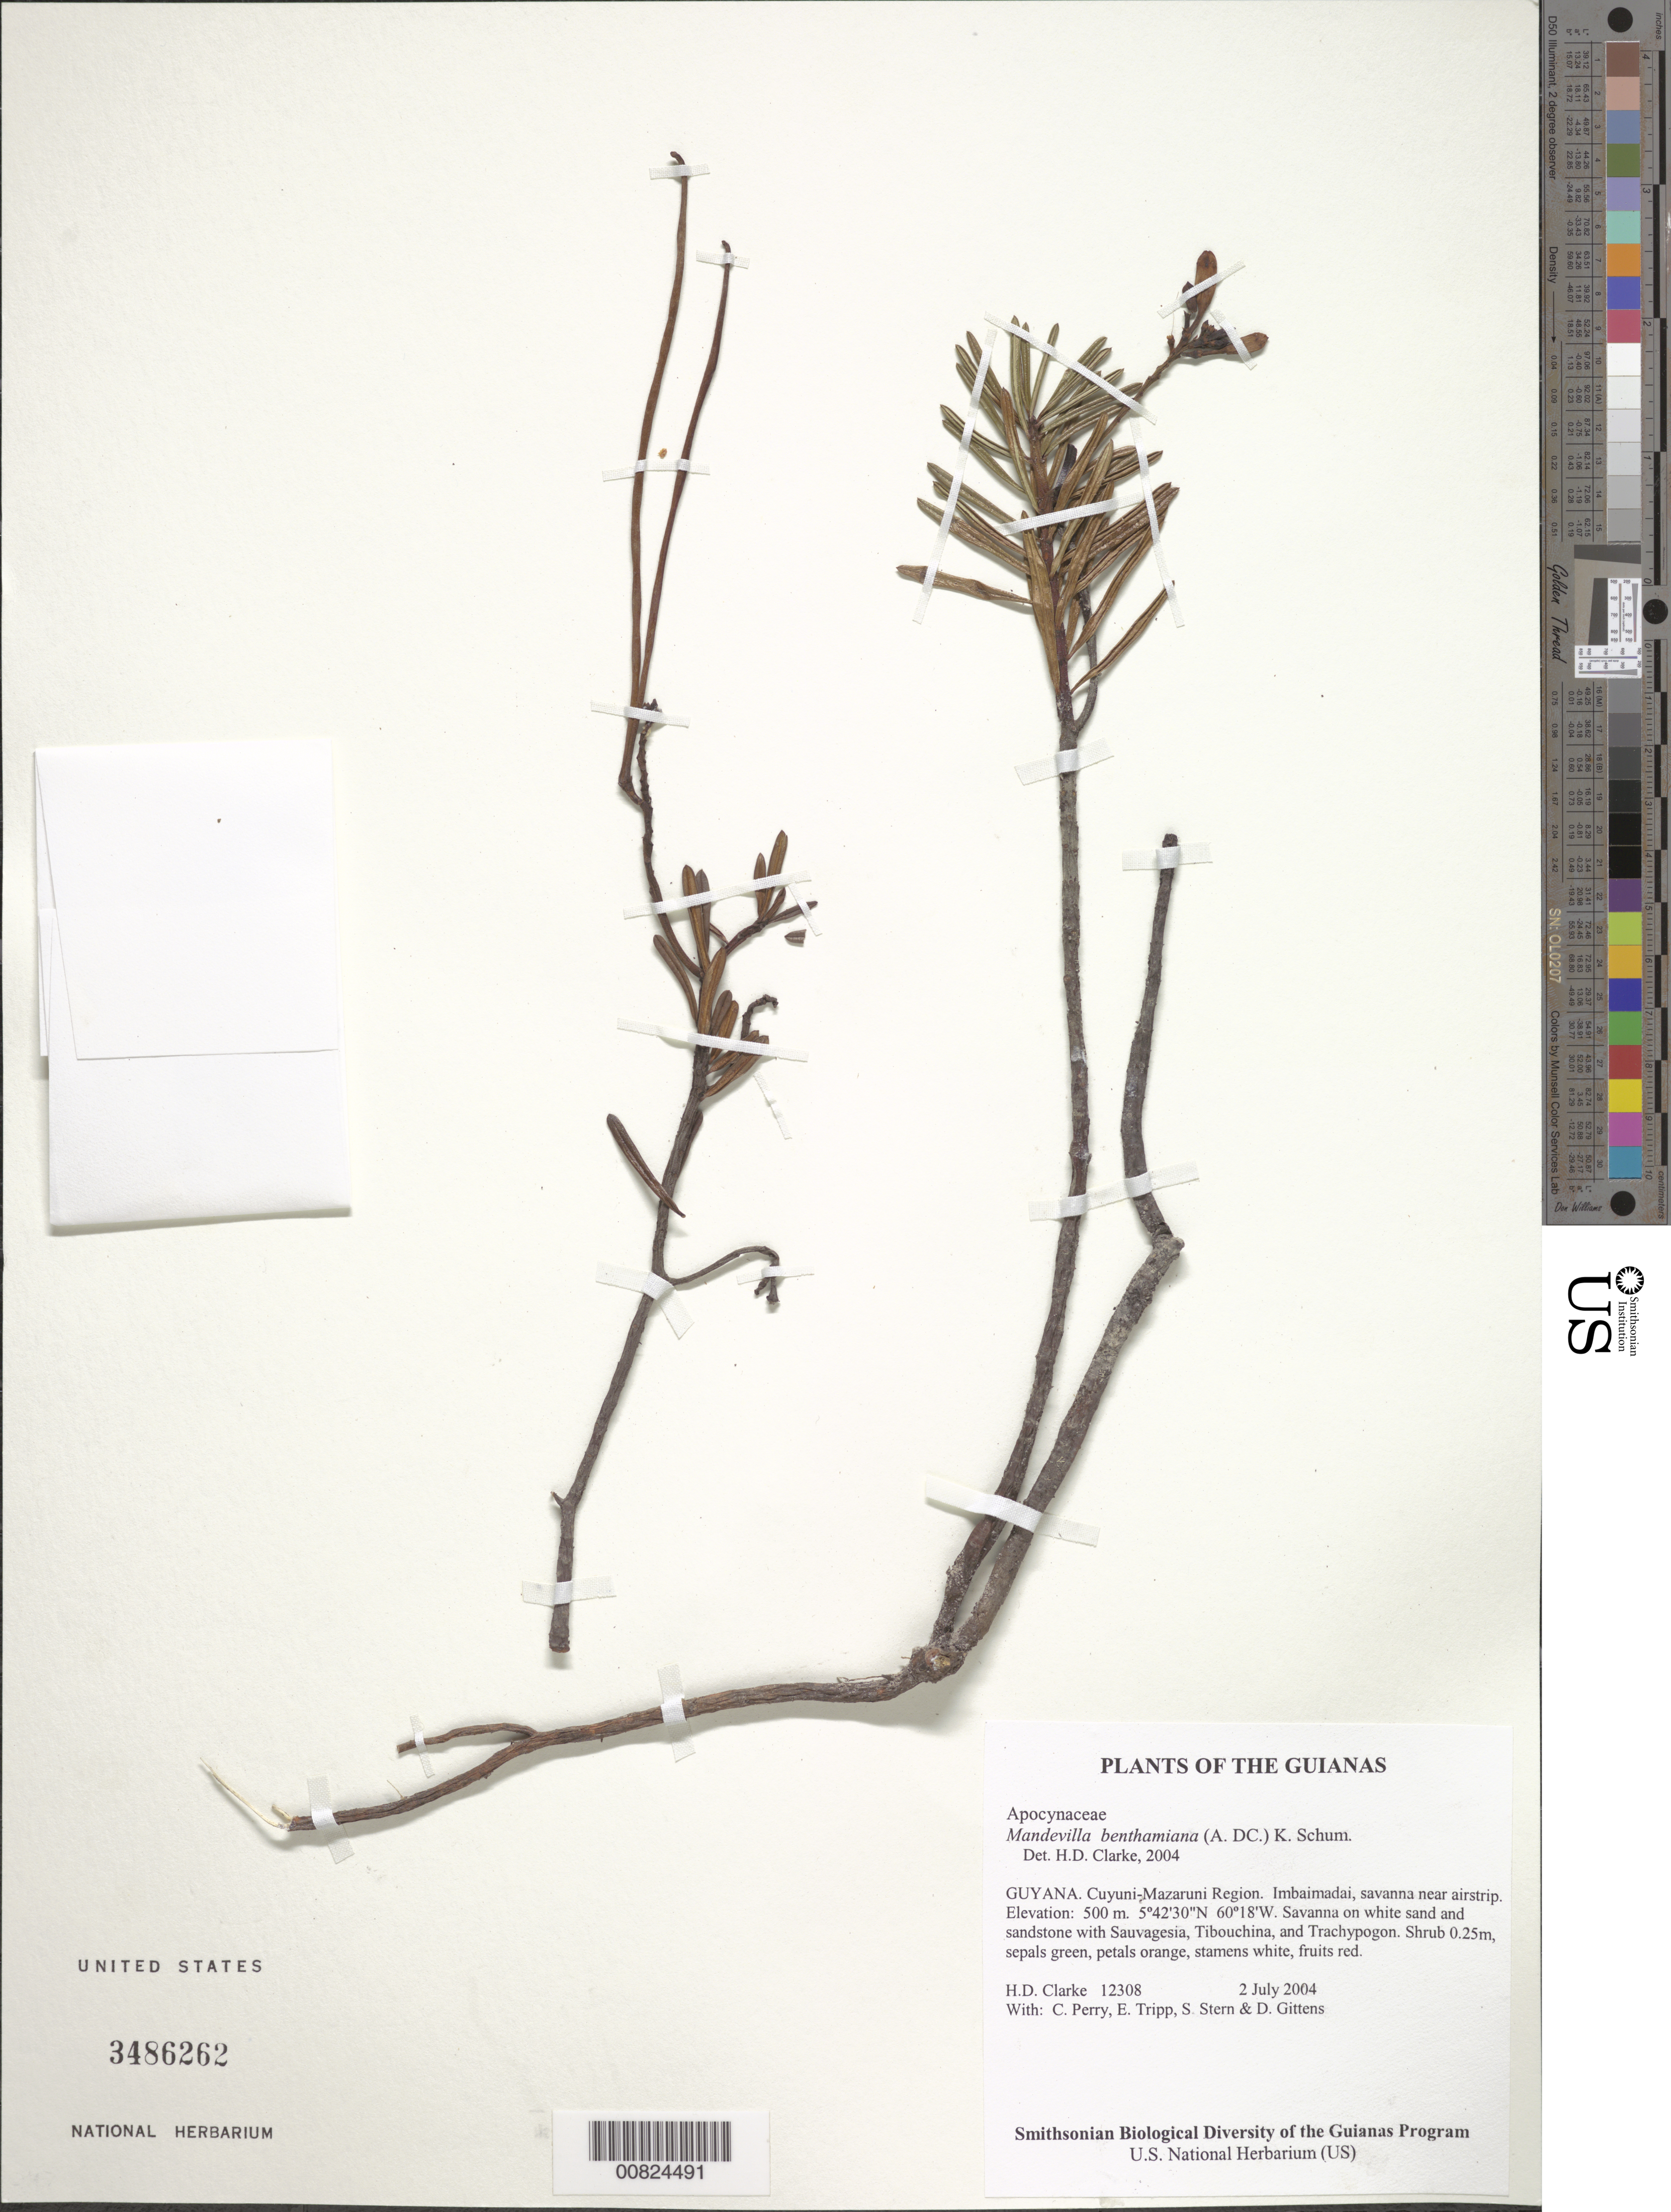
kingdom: Plantae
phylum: Tracheophyta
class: Magnoliopsida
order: Gentianales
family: Apocynaceae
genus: Mandevilla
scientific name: Mandevilla benthamii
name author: (A. DC.) K. Schum.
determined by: Clarke, H. D., University of North Carolina (Asheville)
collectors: H. D. Clarke, C. Perry, E. Tripp, S. R. Stern & D. Gittens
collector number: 12308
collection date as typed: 2 July 2004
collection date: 2004-07-02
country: Guyana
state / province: Cuyuni-Mazaruni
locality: Imbaimadai, savanna near airstrip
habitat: Savanna on white sand and sandstone with Sauvagesia, Tibouchina, and Trachypogon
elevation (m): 500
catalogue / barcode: US 3486262